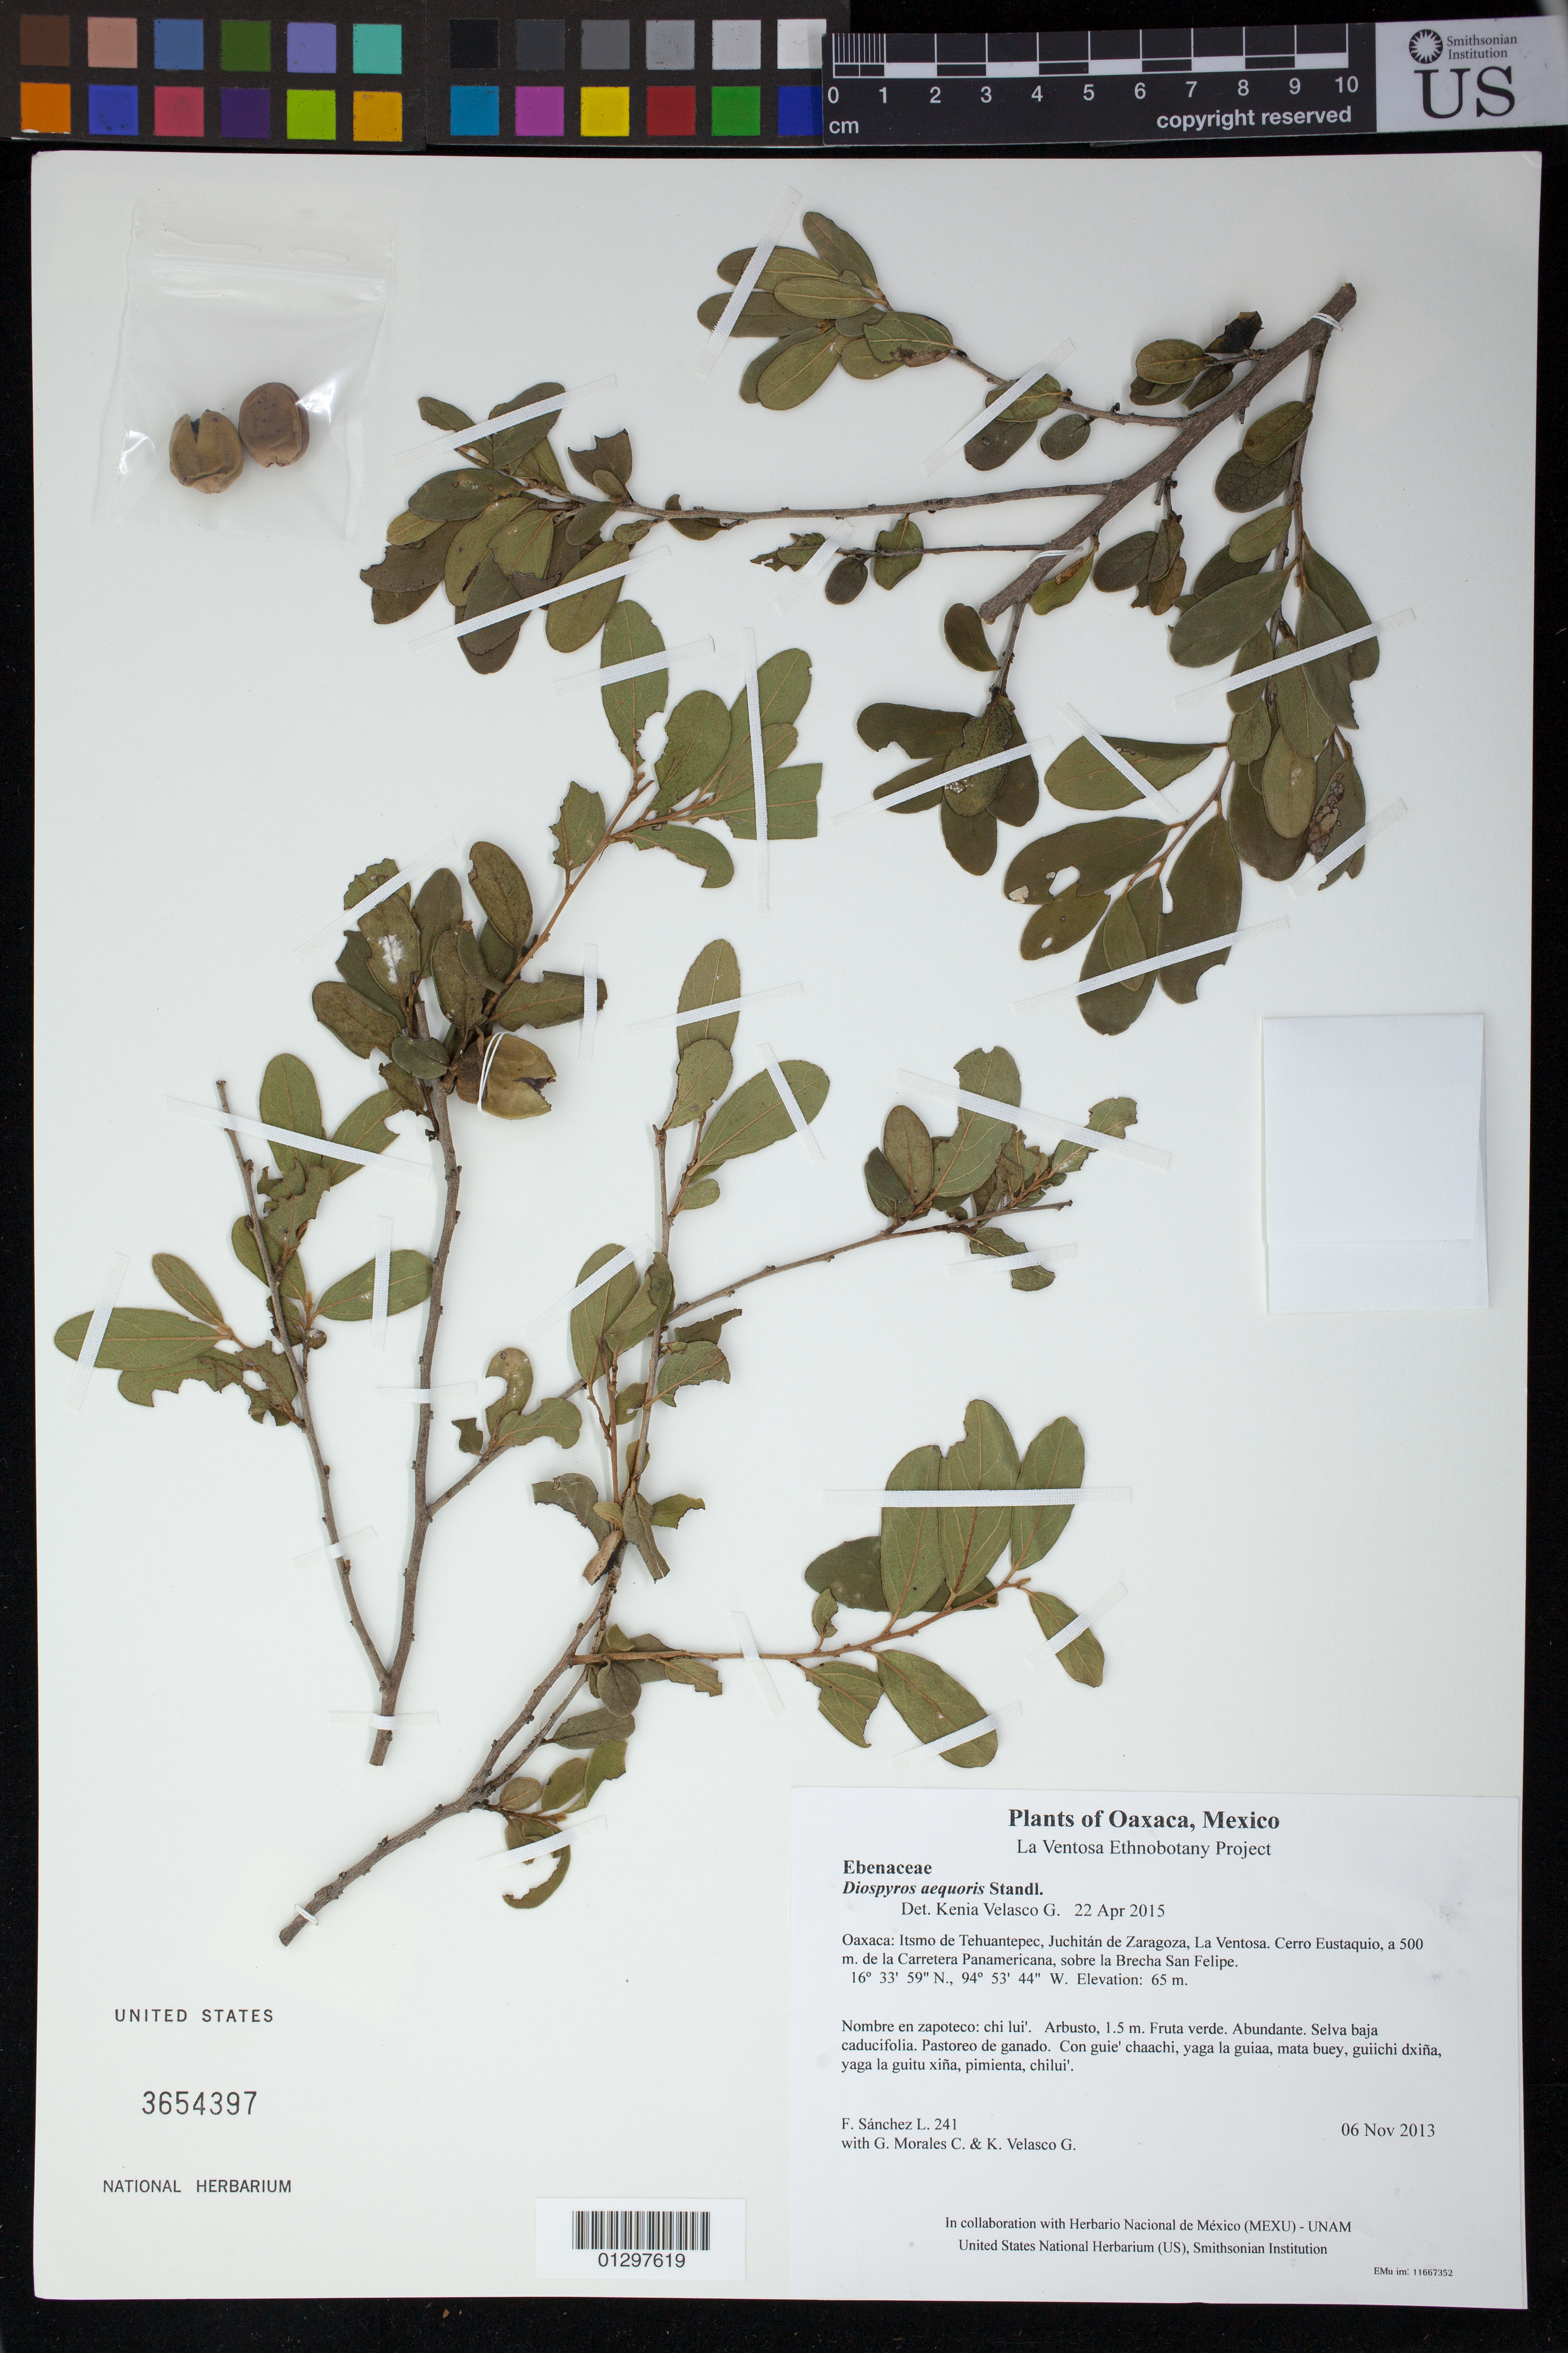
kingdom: Plantae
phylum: Tracheophyta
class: Magnoliopsida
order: Ericales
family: Ebenaceae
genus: Diospyros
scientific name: Diospyros aequoris subsp. tehuantepecensis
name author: Provance et al.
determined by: Velasco G., Kenia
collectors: F. Sánchez L., G. Morales C. & K. Velasco G.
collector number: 241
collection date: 2013-11-06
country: Mexico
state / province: Oaxaca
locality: Itsmo de Tehuantepec, Juchitán de Zaragoza, La Ventosa. Cerro Eustaquio, a 500 m. de la Carretera Panamericana, sobre la Brecha San Felipe.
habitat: Selva baja caducifolia. Pastoreo de ganado.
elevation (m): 65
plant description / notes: JEBOT, MEXU, SERO, US; Yaga bandaga. 1.5 m. Cuaananaxhi naga'. Stale.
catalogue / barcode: US 3654397